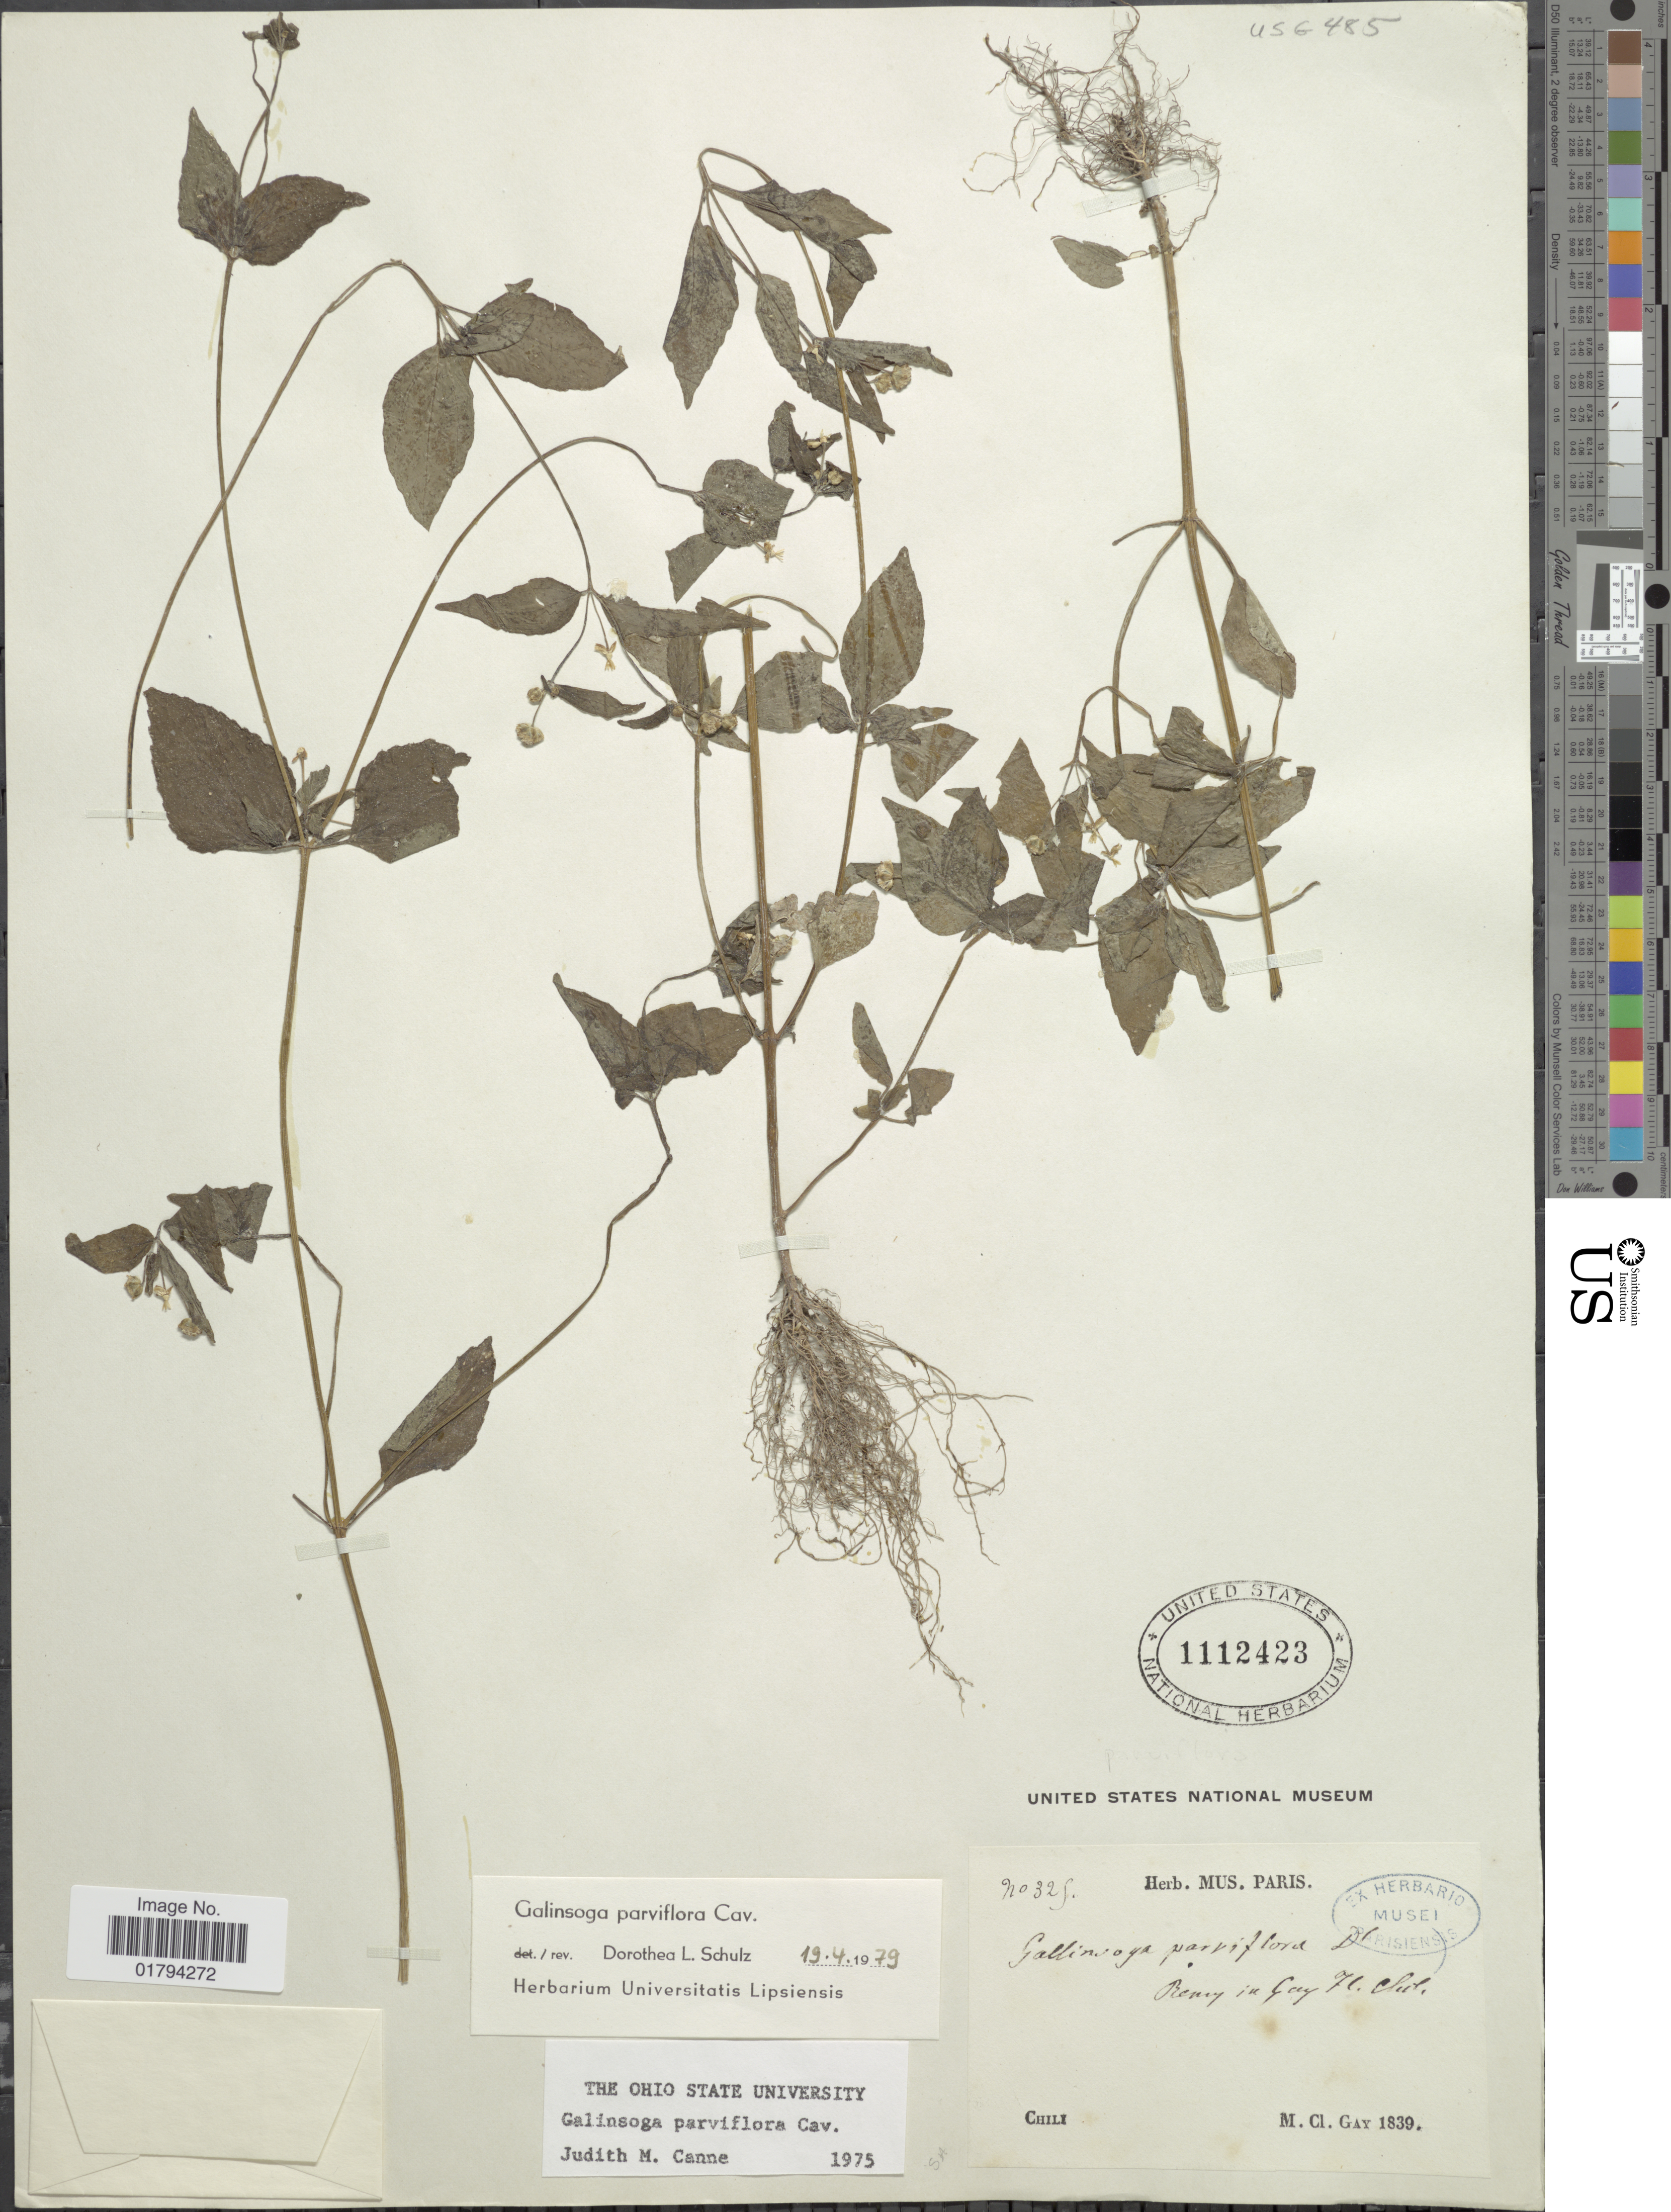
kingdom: Plantae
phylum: Tracheophyta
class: Magnoliopsida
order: Asterales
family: Asteraceae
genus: Galinsoga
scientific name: Galinsoga parviflora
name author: Cav.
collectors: M. Gay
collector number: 329*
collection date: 1839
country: Chile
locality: Beney in Gay Fl Aul. [interpreted]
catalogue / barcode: US 1112423